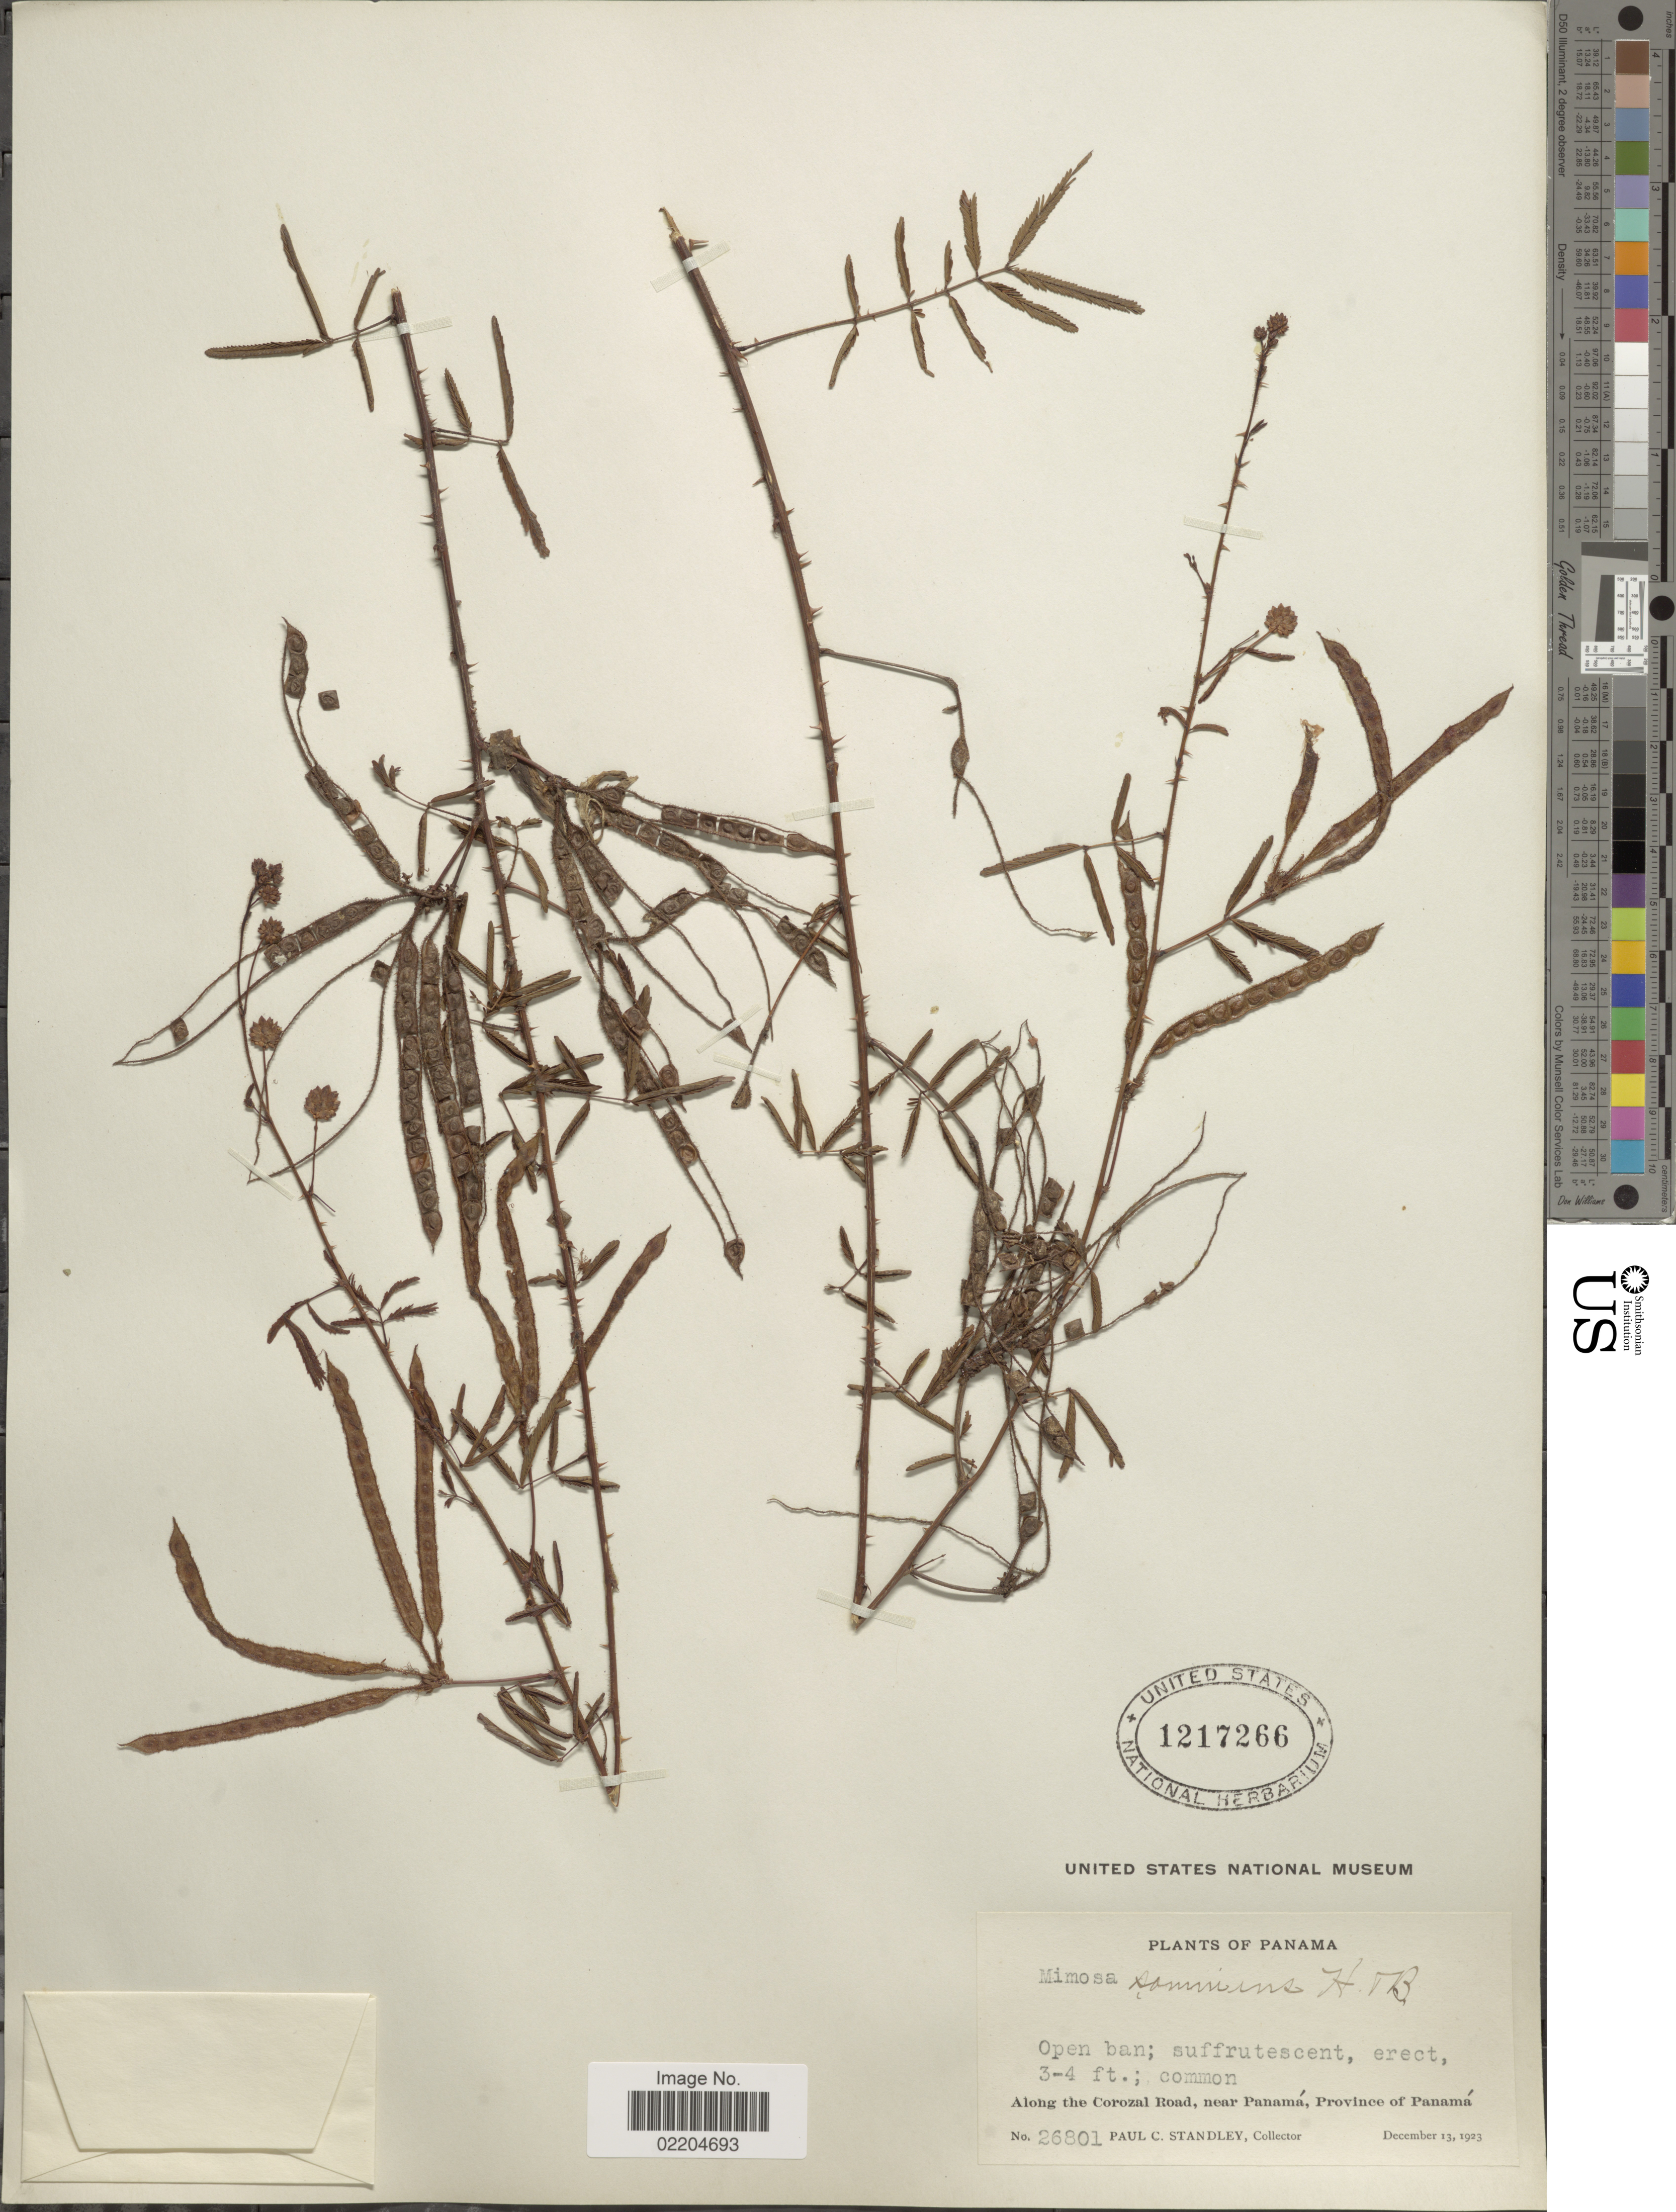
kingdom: Plantae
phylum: Tracheophyta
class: Magnoliopsida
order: Fabales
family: Fabaceae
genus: Mimosa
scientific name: Mimosa somnians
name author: Humb. & Bonpl. ex Willd.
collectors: P. C. Standley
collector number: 26801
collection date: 1923-12-13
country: Panama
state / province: Panamá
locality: Along the Corozal Road, near Panama, Province of Panama.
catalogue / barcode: US 1217266